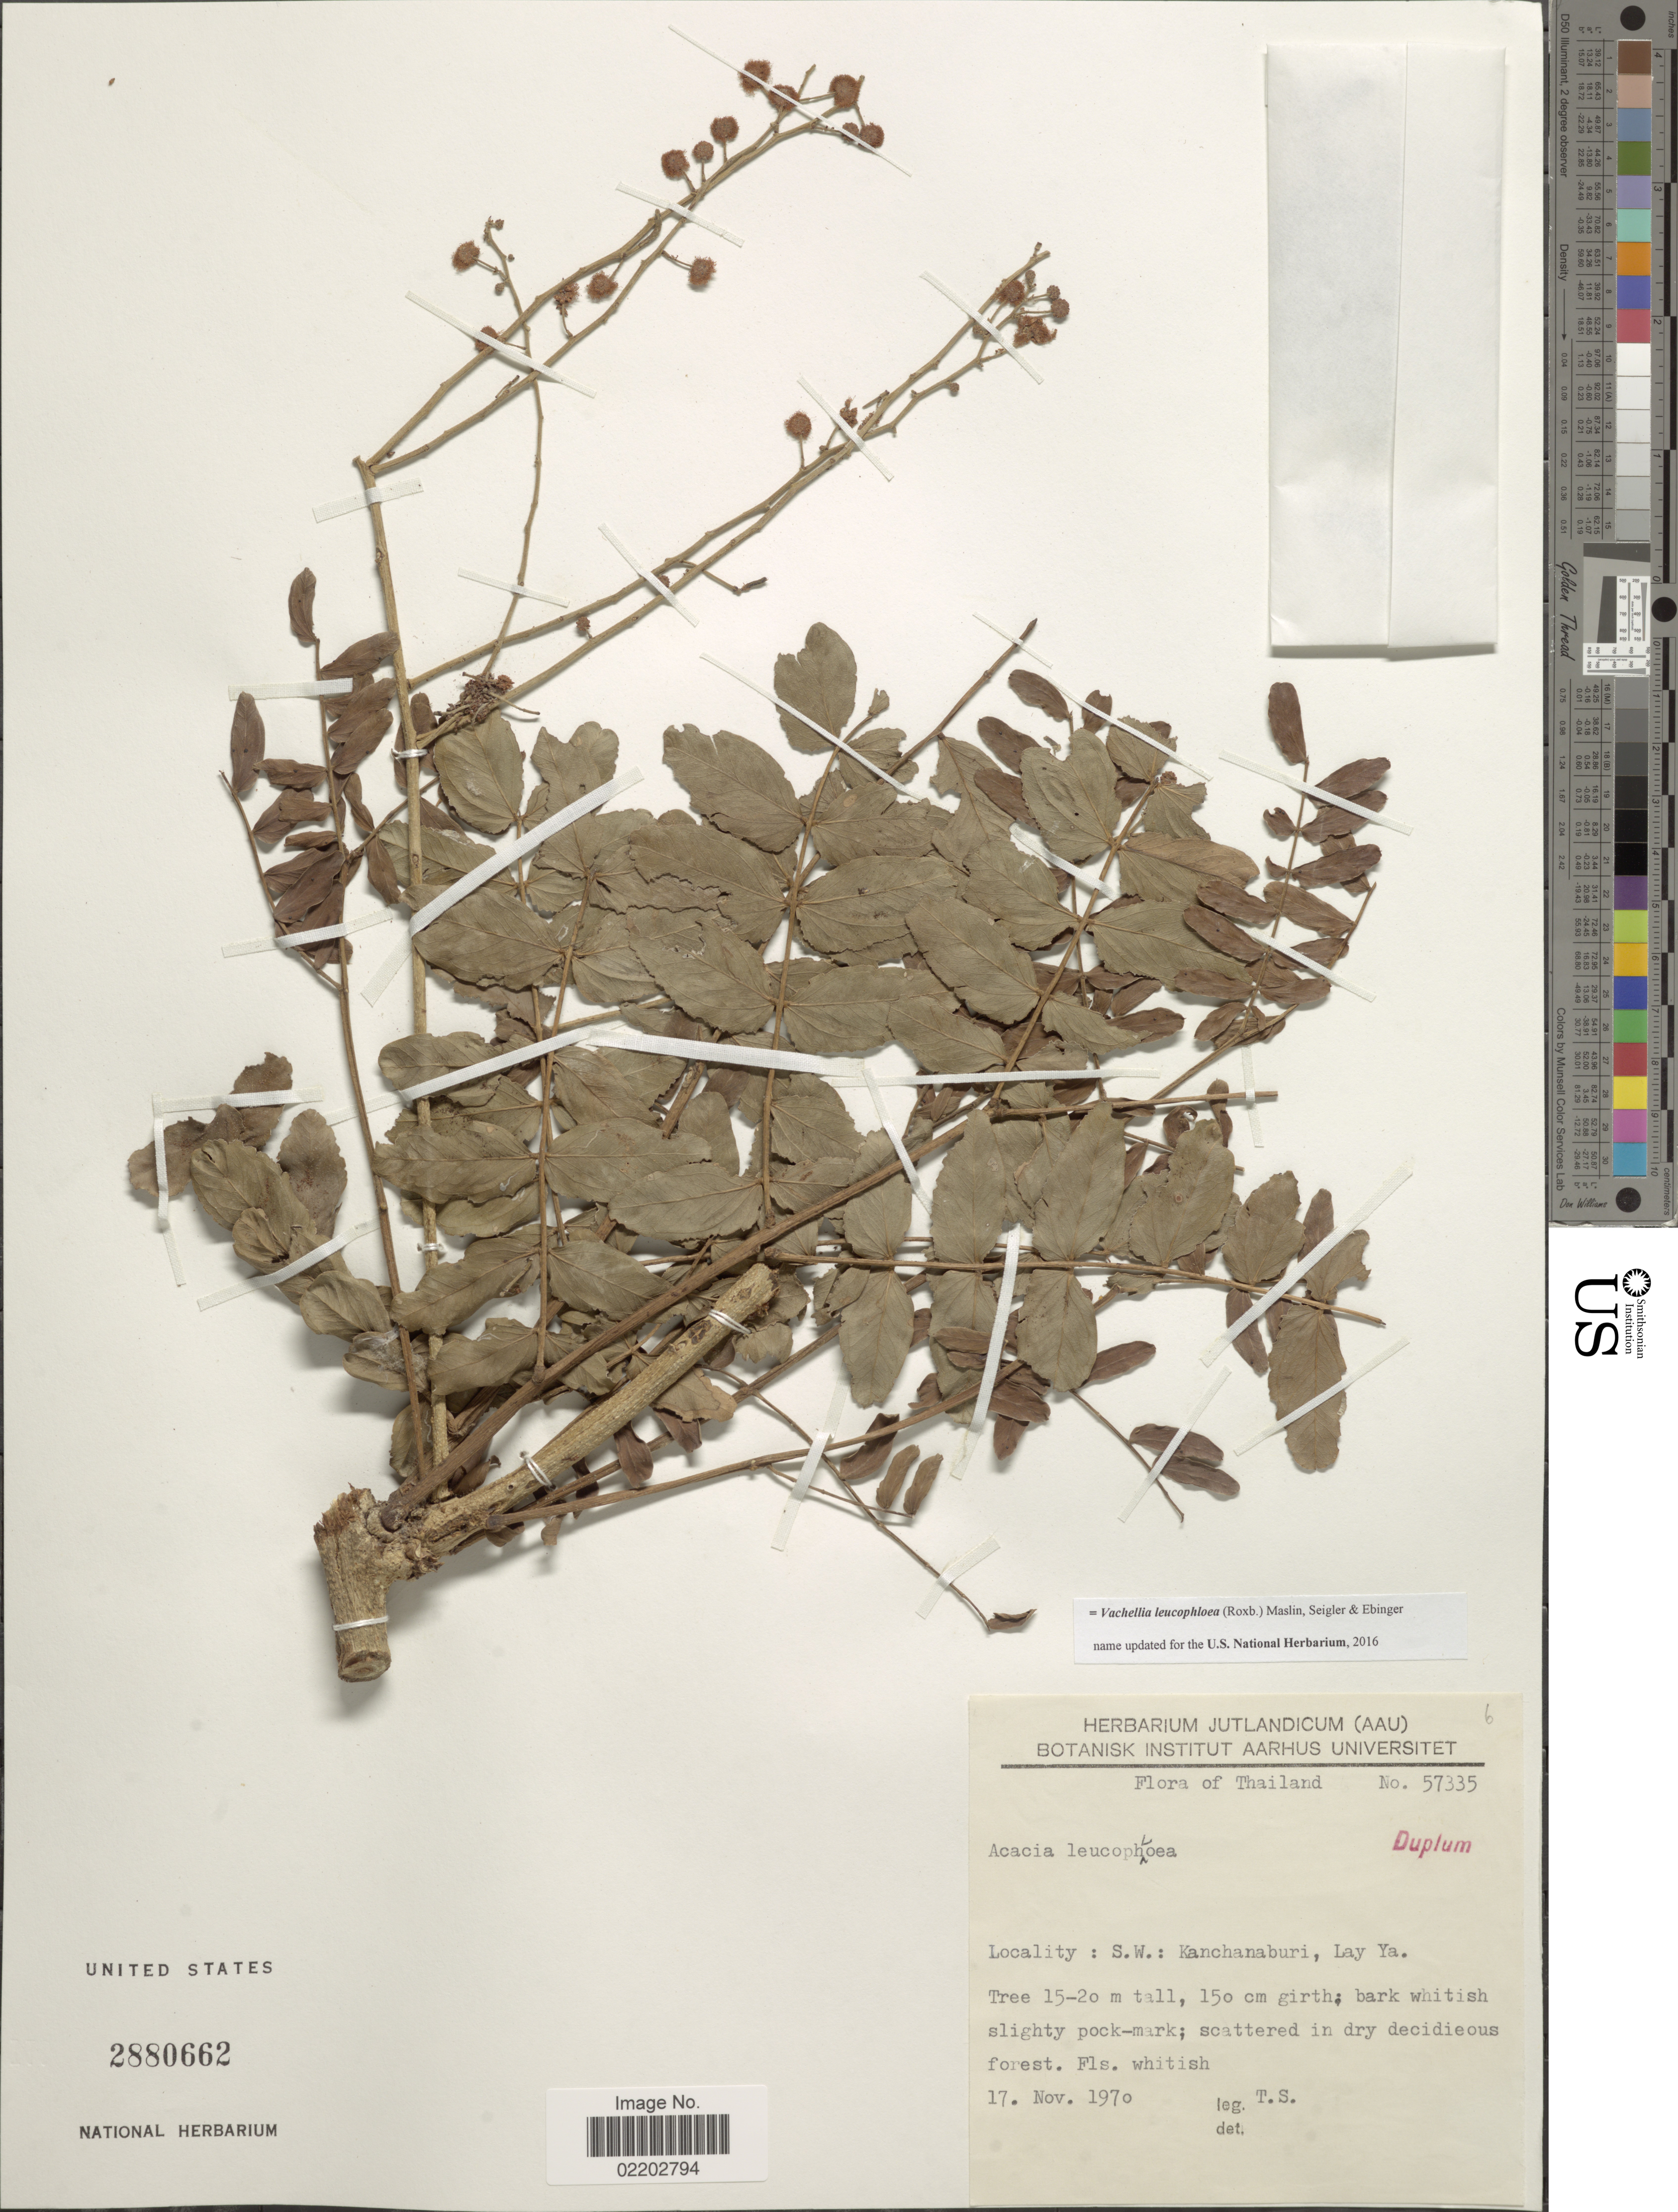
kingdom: Plantae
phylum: Tracheophyta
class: Magnoliopsida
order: Fabales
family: Fabaceae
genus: Vachellia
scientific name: Vachellia leucophloea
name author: (Roxb.) Maslin et al.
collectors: T. S.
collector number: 57335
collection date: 1970-11-17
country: Thailand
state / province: Kanchanaburi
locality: S.W.: Kanchanaburi, Lay Ya, in dry decidieous forest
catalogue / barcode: US 2880662